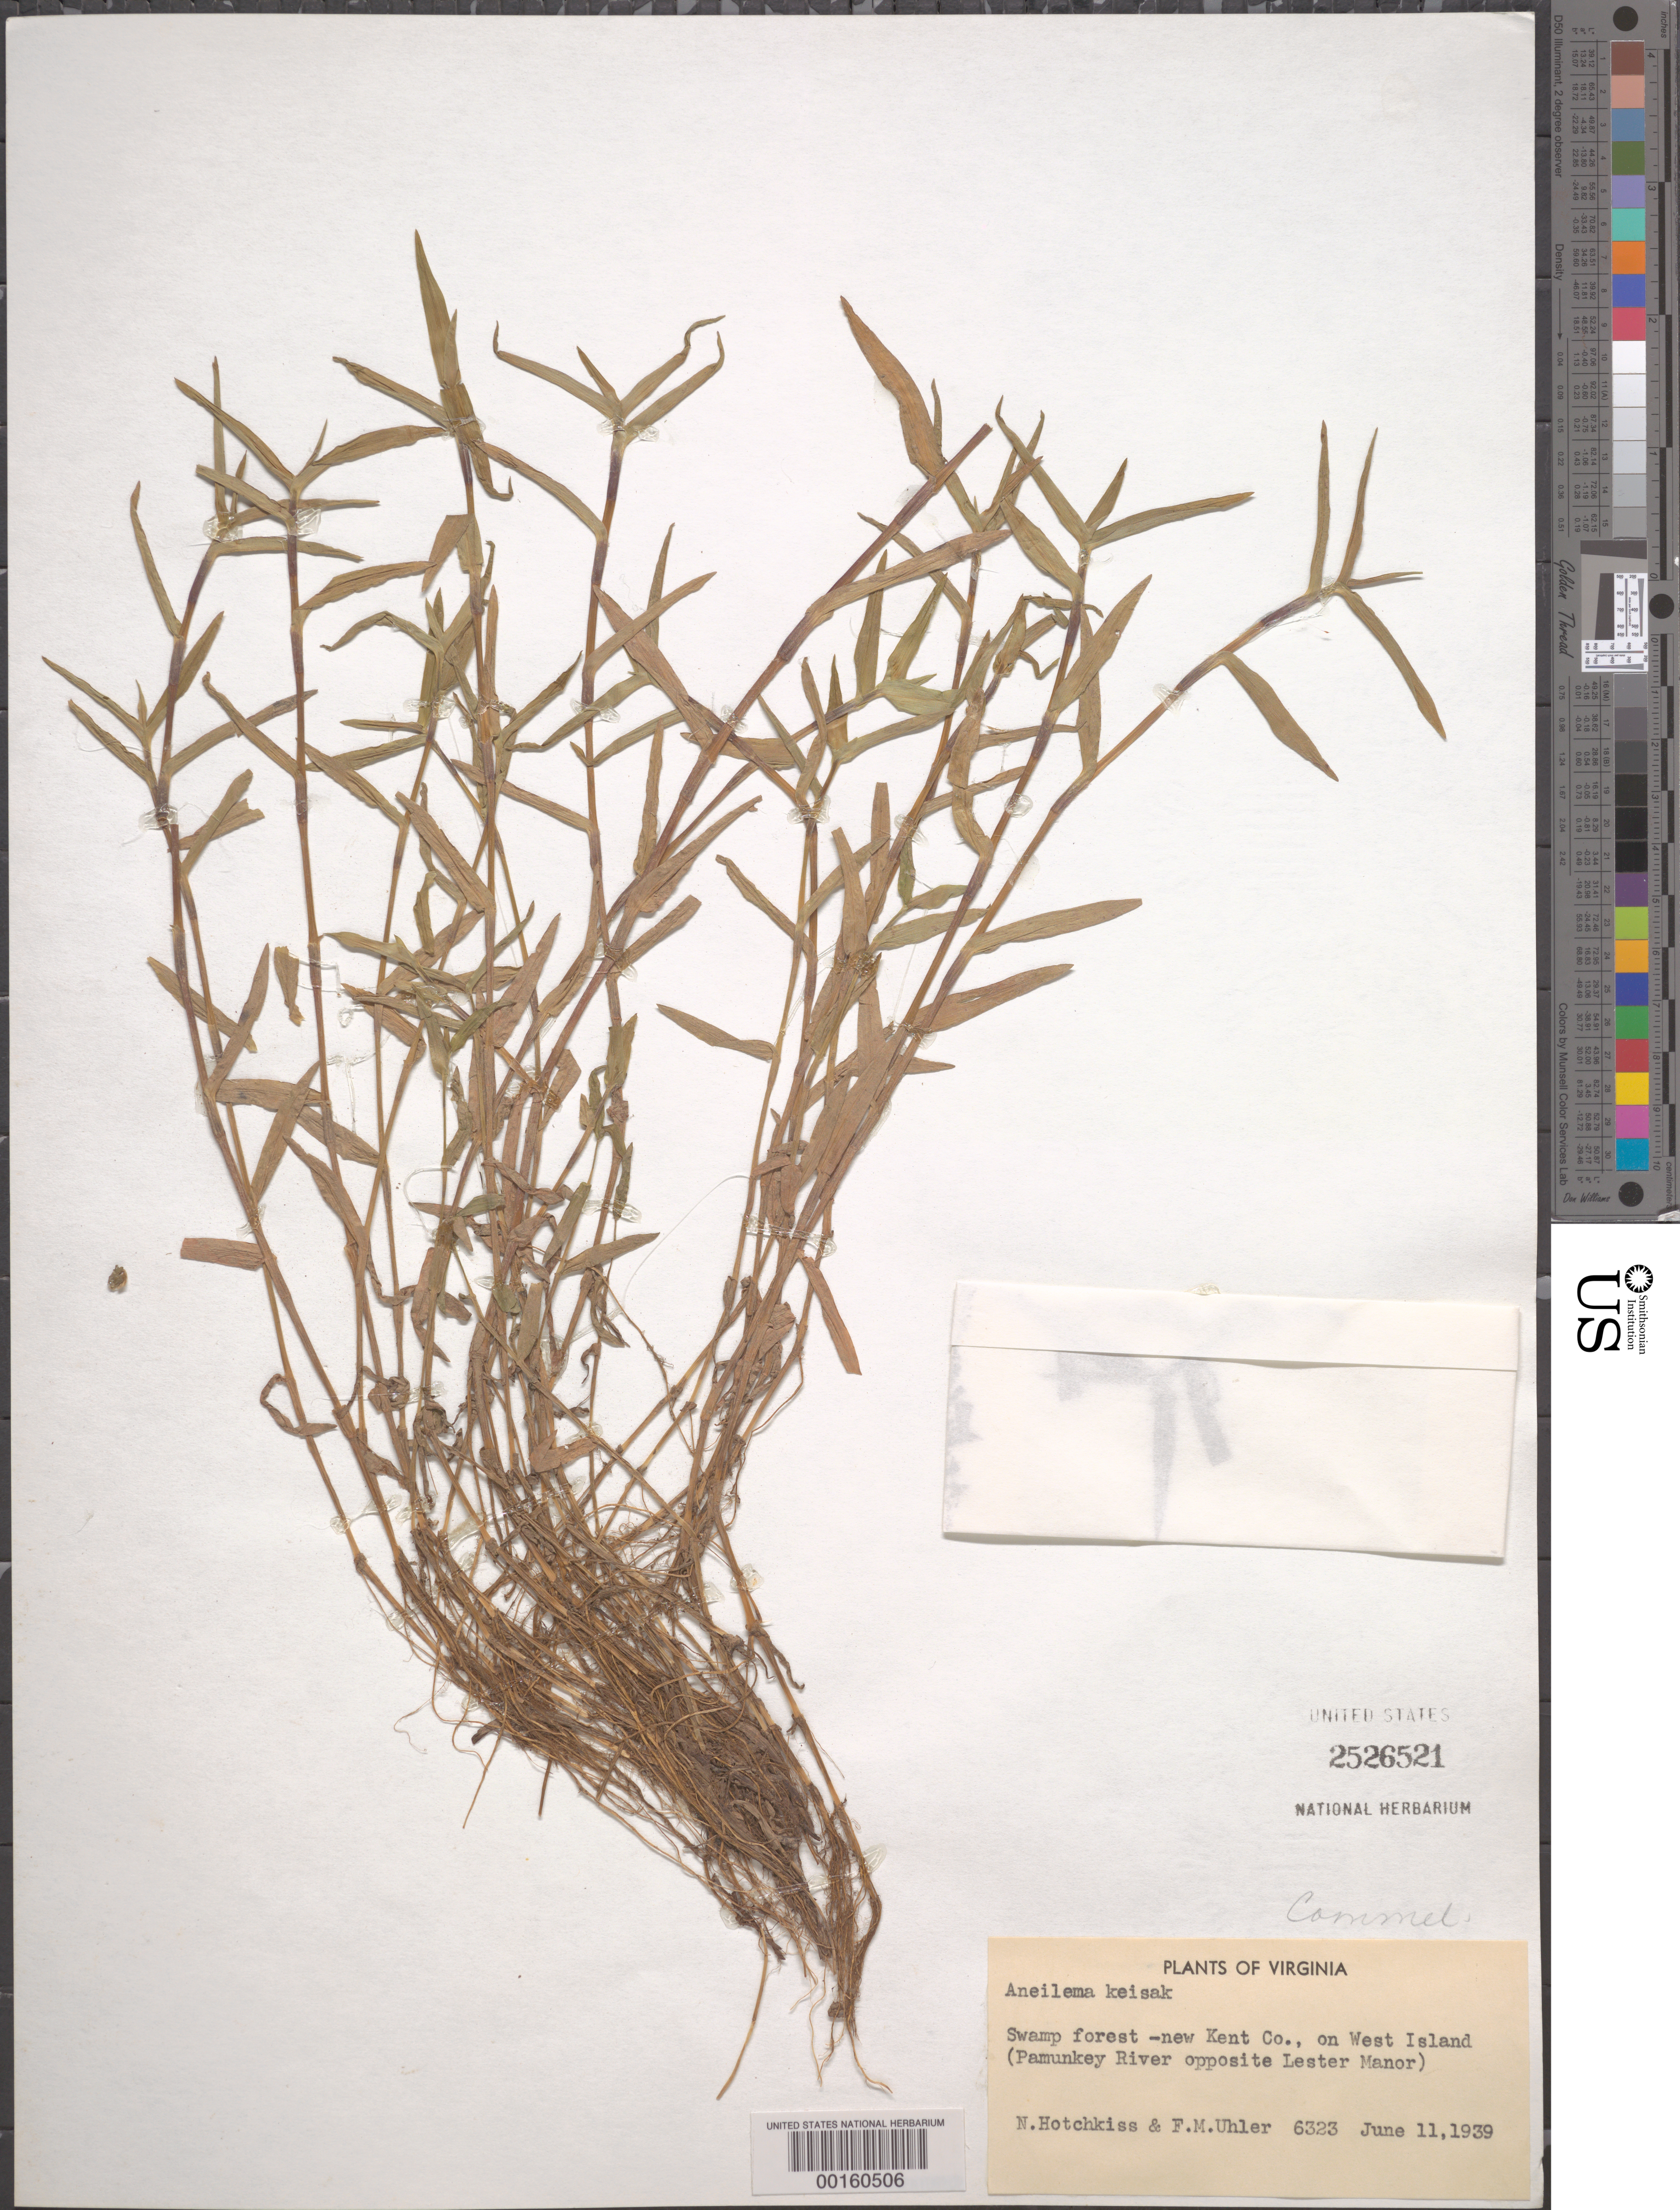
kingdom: Plantae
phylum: Tracheophyta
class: Liliopsida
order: Commelinales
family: Commelinaceae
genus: Murdannia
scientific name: Murdannia keisak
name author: (Hassk.) Hand.-Mazz.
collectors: N. Hotchkiss & F. M. Uhler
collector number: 6323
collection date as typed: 11 Jun 1939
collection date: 1939-06-11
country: United States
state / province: Virginia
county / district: New Kent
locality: West island, pamunkey river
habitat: Swamp forest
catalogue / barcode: US 2526521